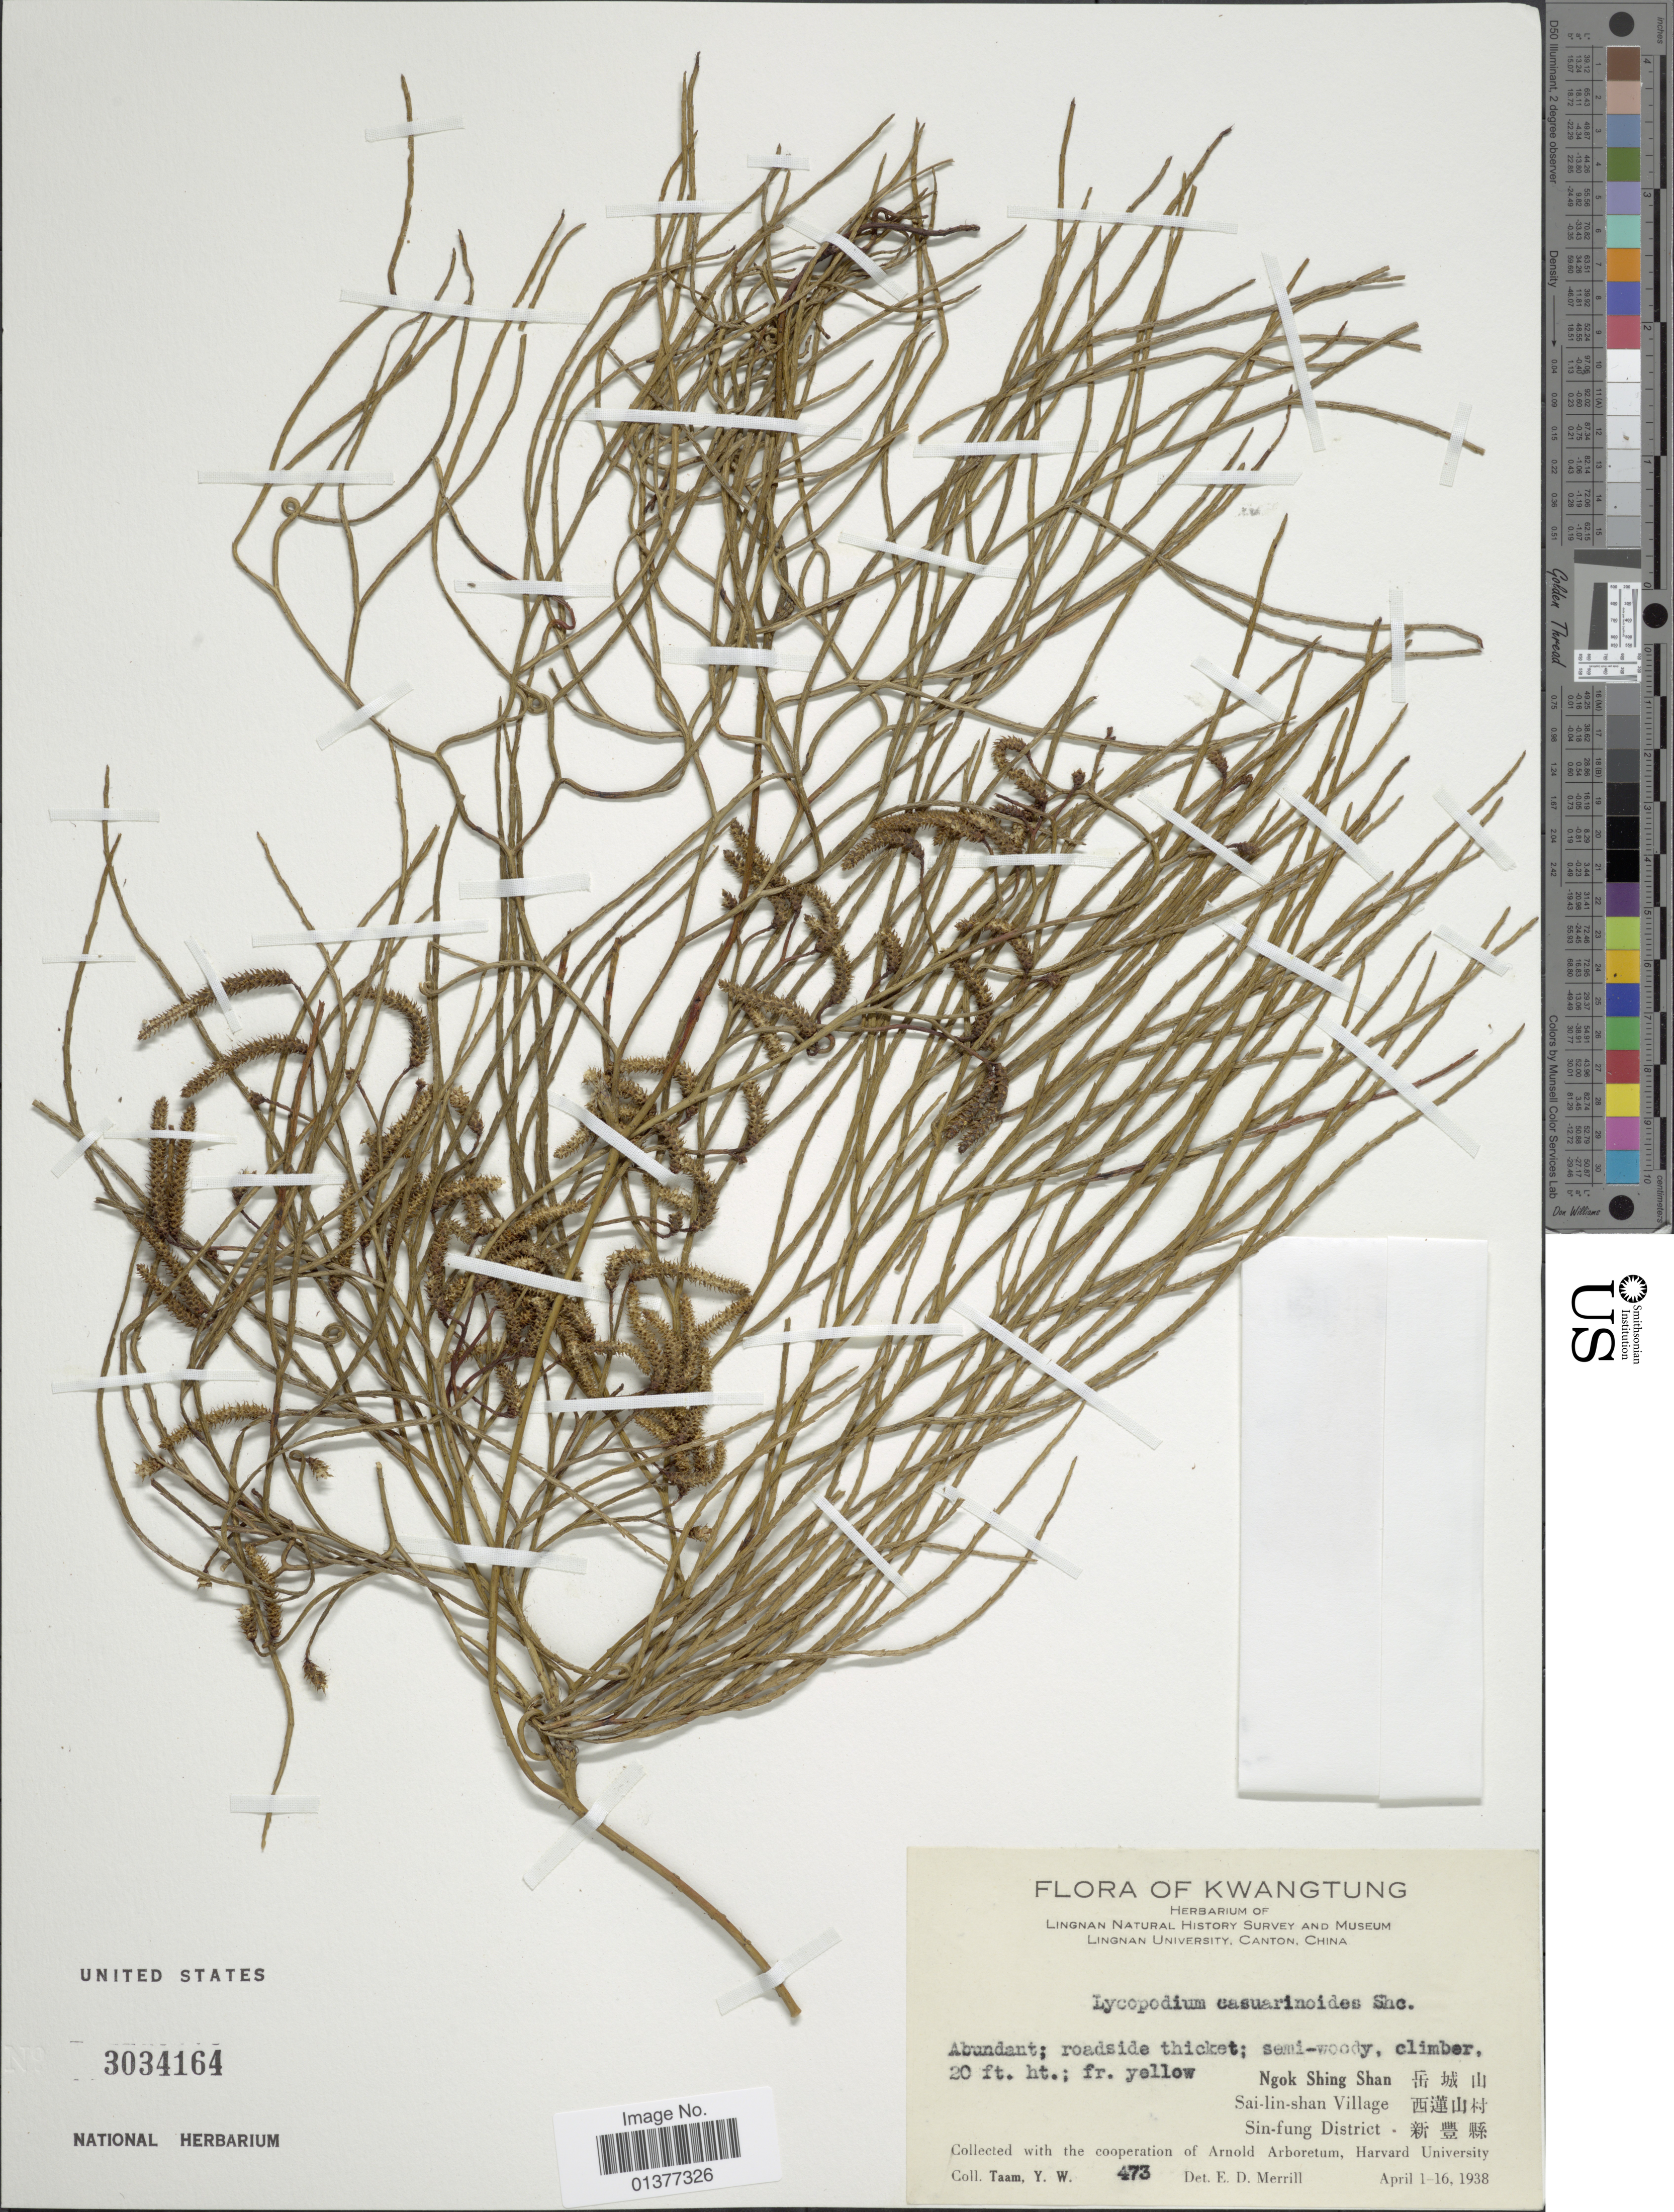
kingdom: Plantae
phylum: Tracheophyta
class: Lycopodiopsida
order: Lycopodiales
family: Lycopodiaceae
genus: Lycopodiastrum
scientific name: Lycopodiastrum casuarinoides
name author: (Spring) Holub ex R.D. Dixit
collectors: Y. W. Taam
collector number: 473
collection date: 1938-04-01/1938-04-16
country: China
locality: Kwangtung, Ngok Shin Shan, Sai-lin-shan Village, Sin-fung District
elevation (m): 6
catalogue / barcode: US 3034164